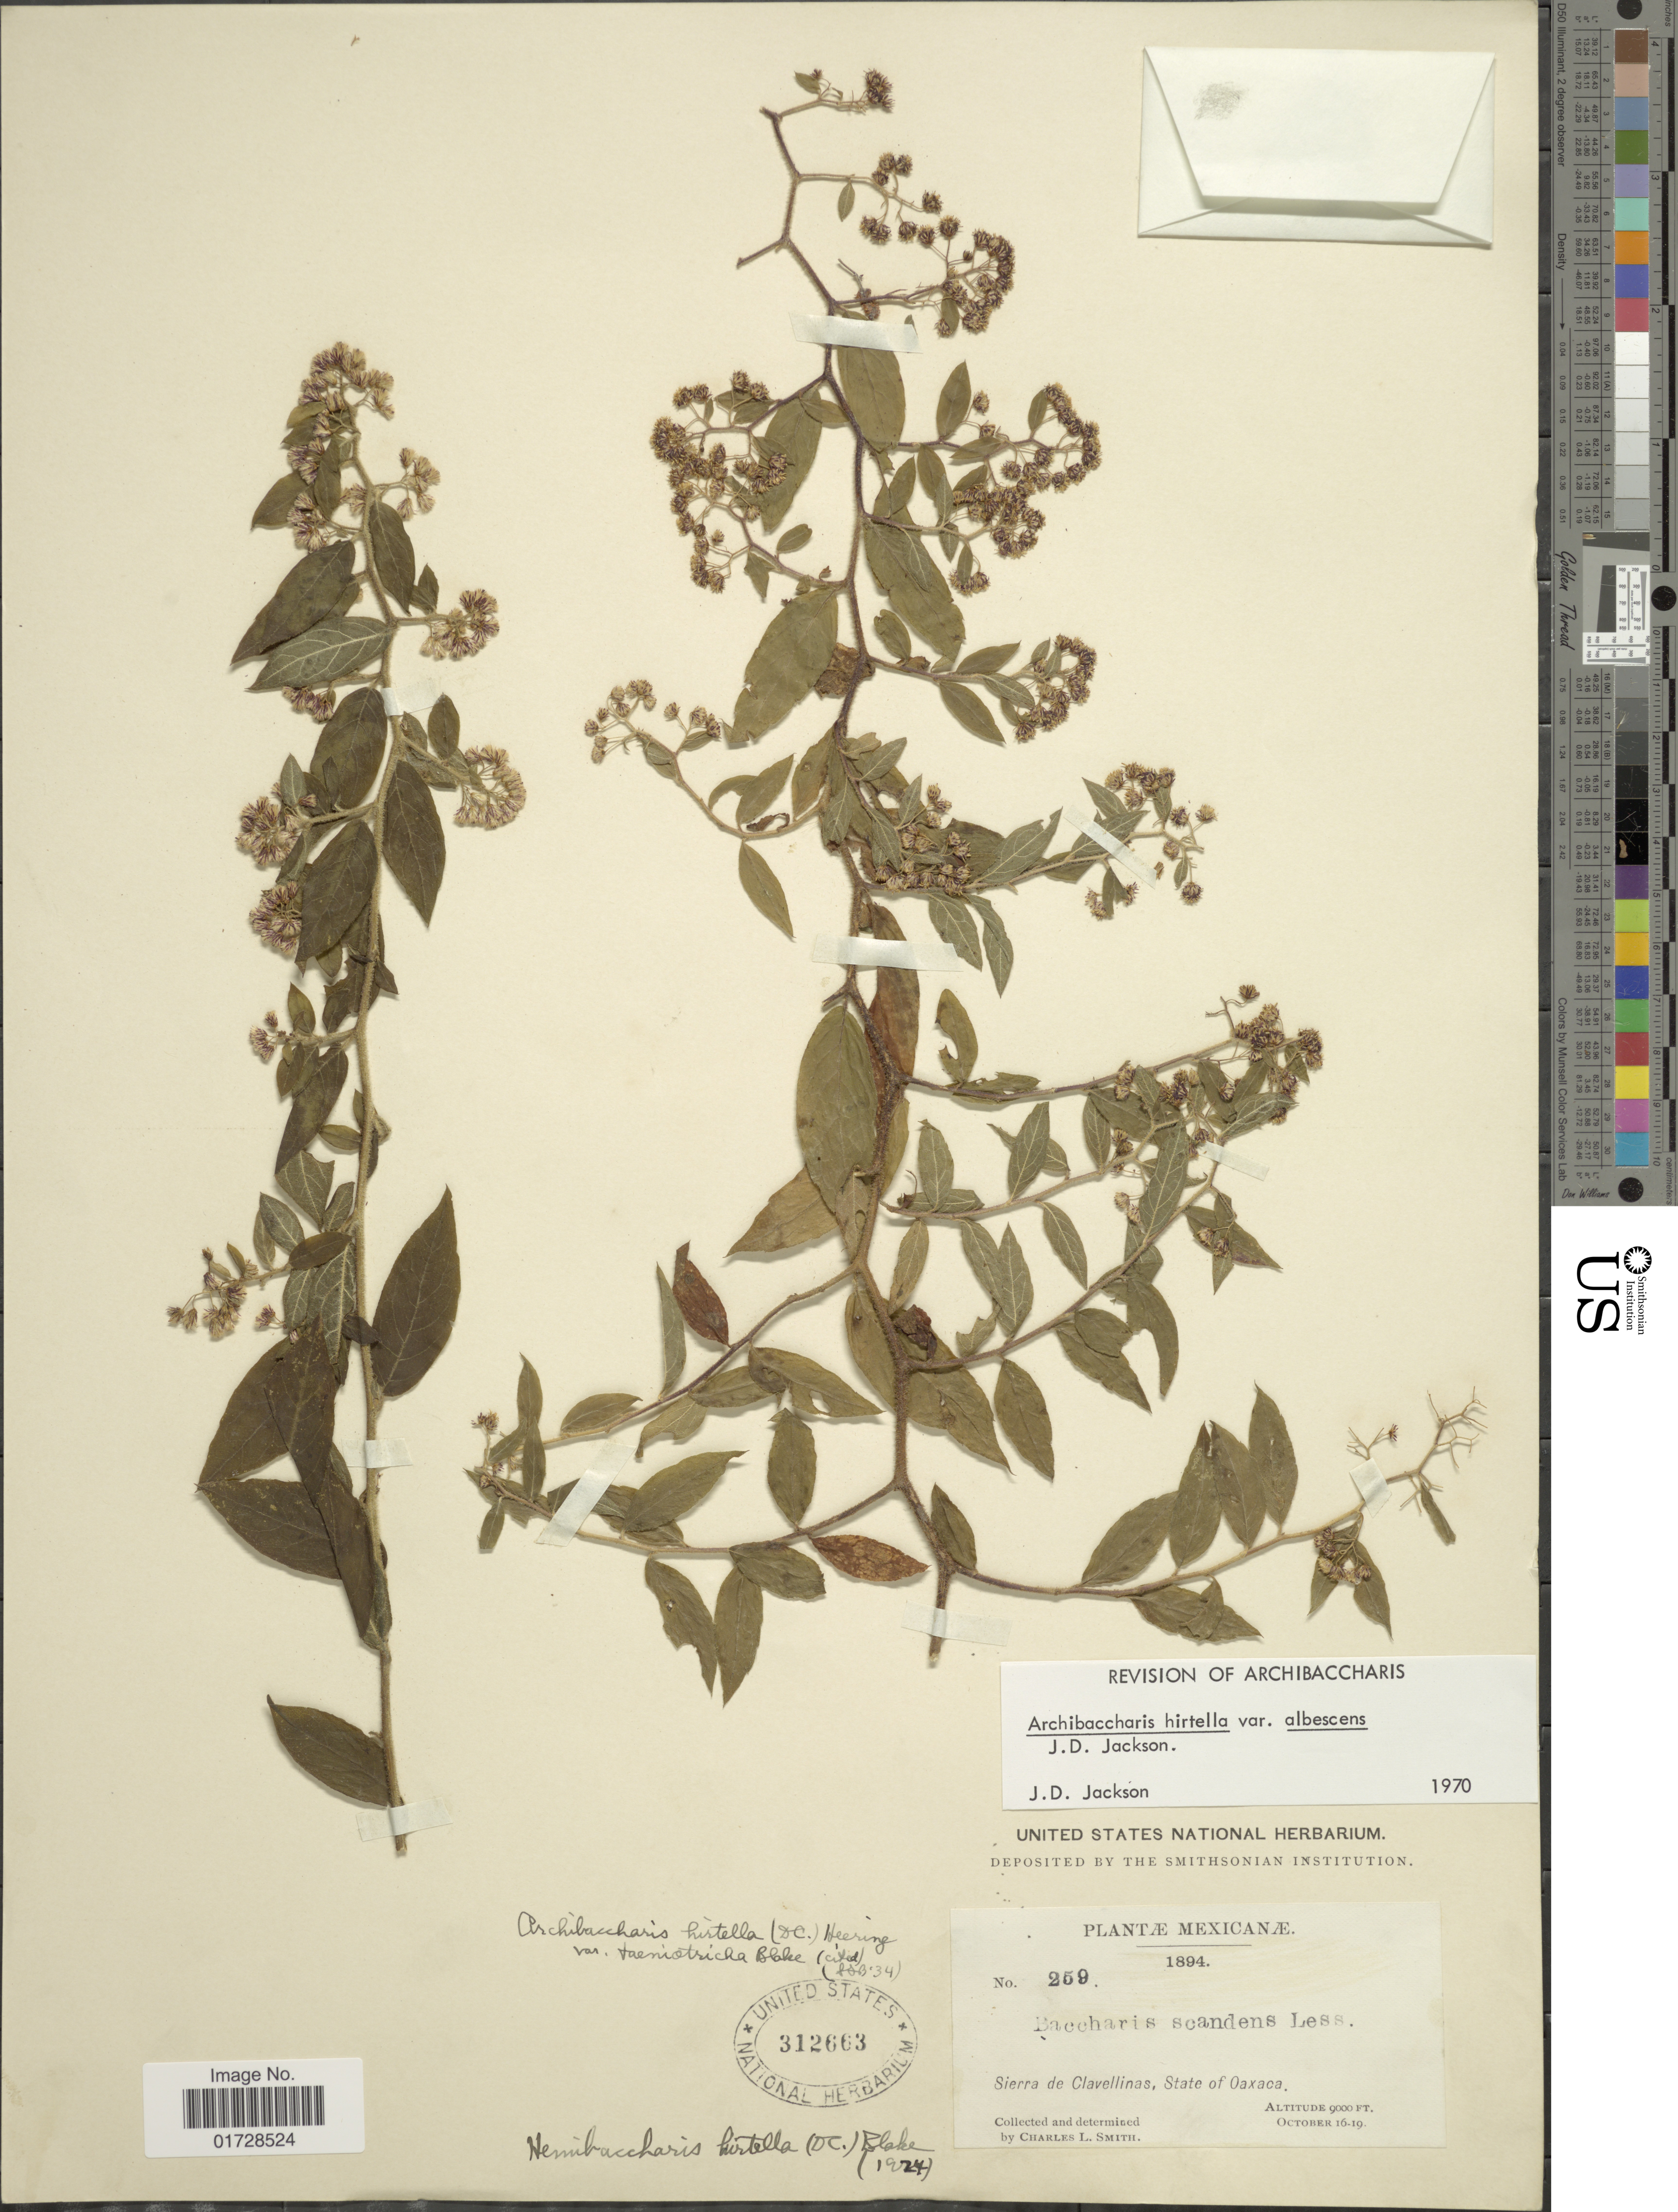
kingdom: Plantae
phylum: Tracheophyta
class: Magnoliopsida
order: Asterales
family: Asteraceae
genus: Archibaccharis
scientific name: Archibaccharis hirtella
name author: (DC.) Heering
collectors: C. L. Smith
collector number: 259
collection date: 1894-10-16/1894-10-19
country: Mexico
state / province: Oaxaca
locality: Sierra de Clavellinas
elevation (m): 2743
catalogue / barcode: US 312663